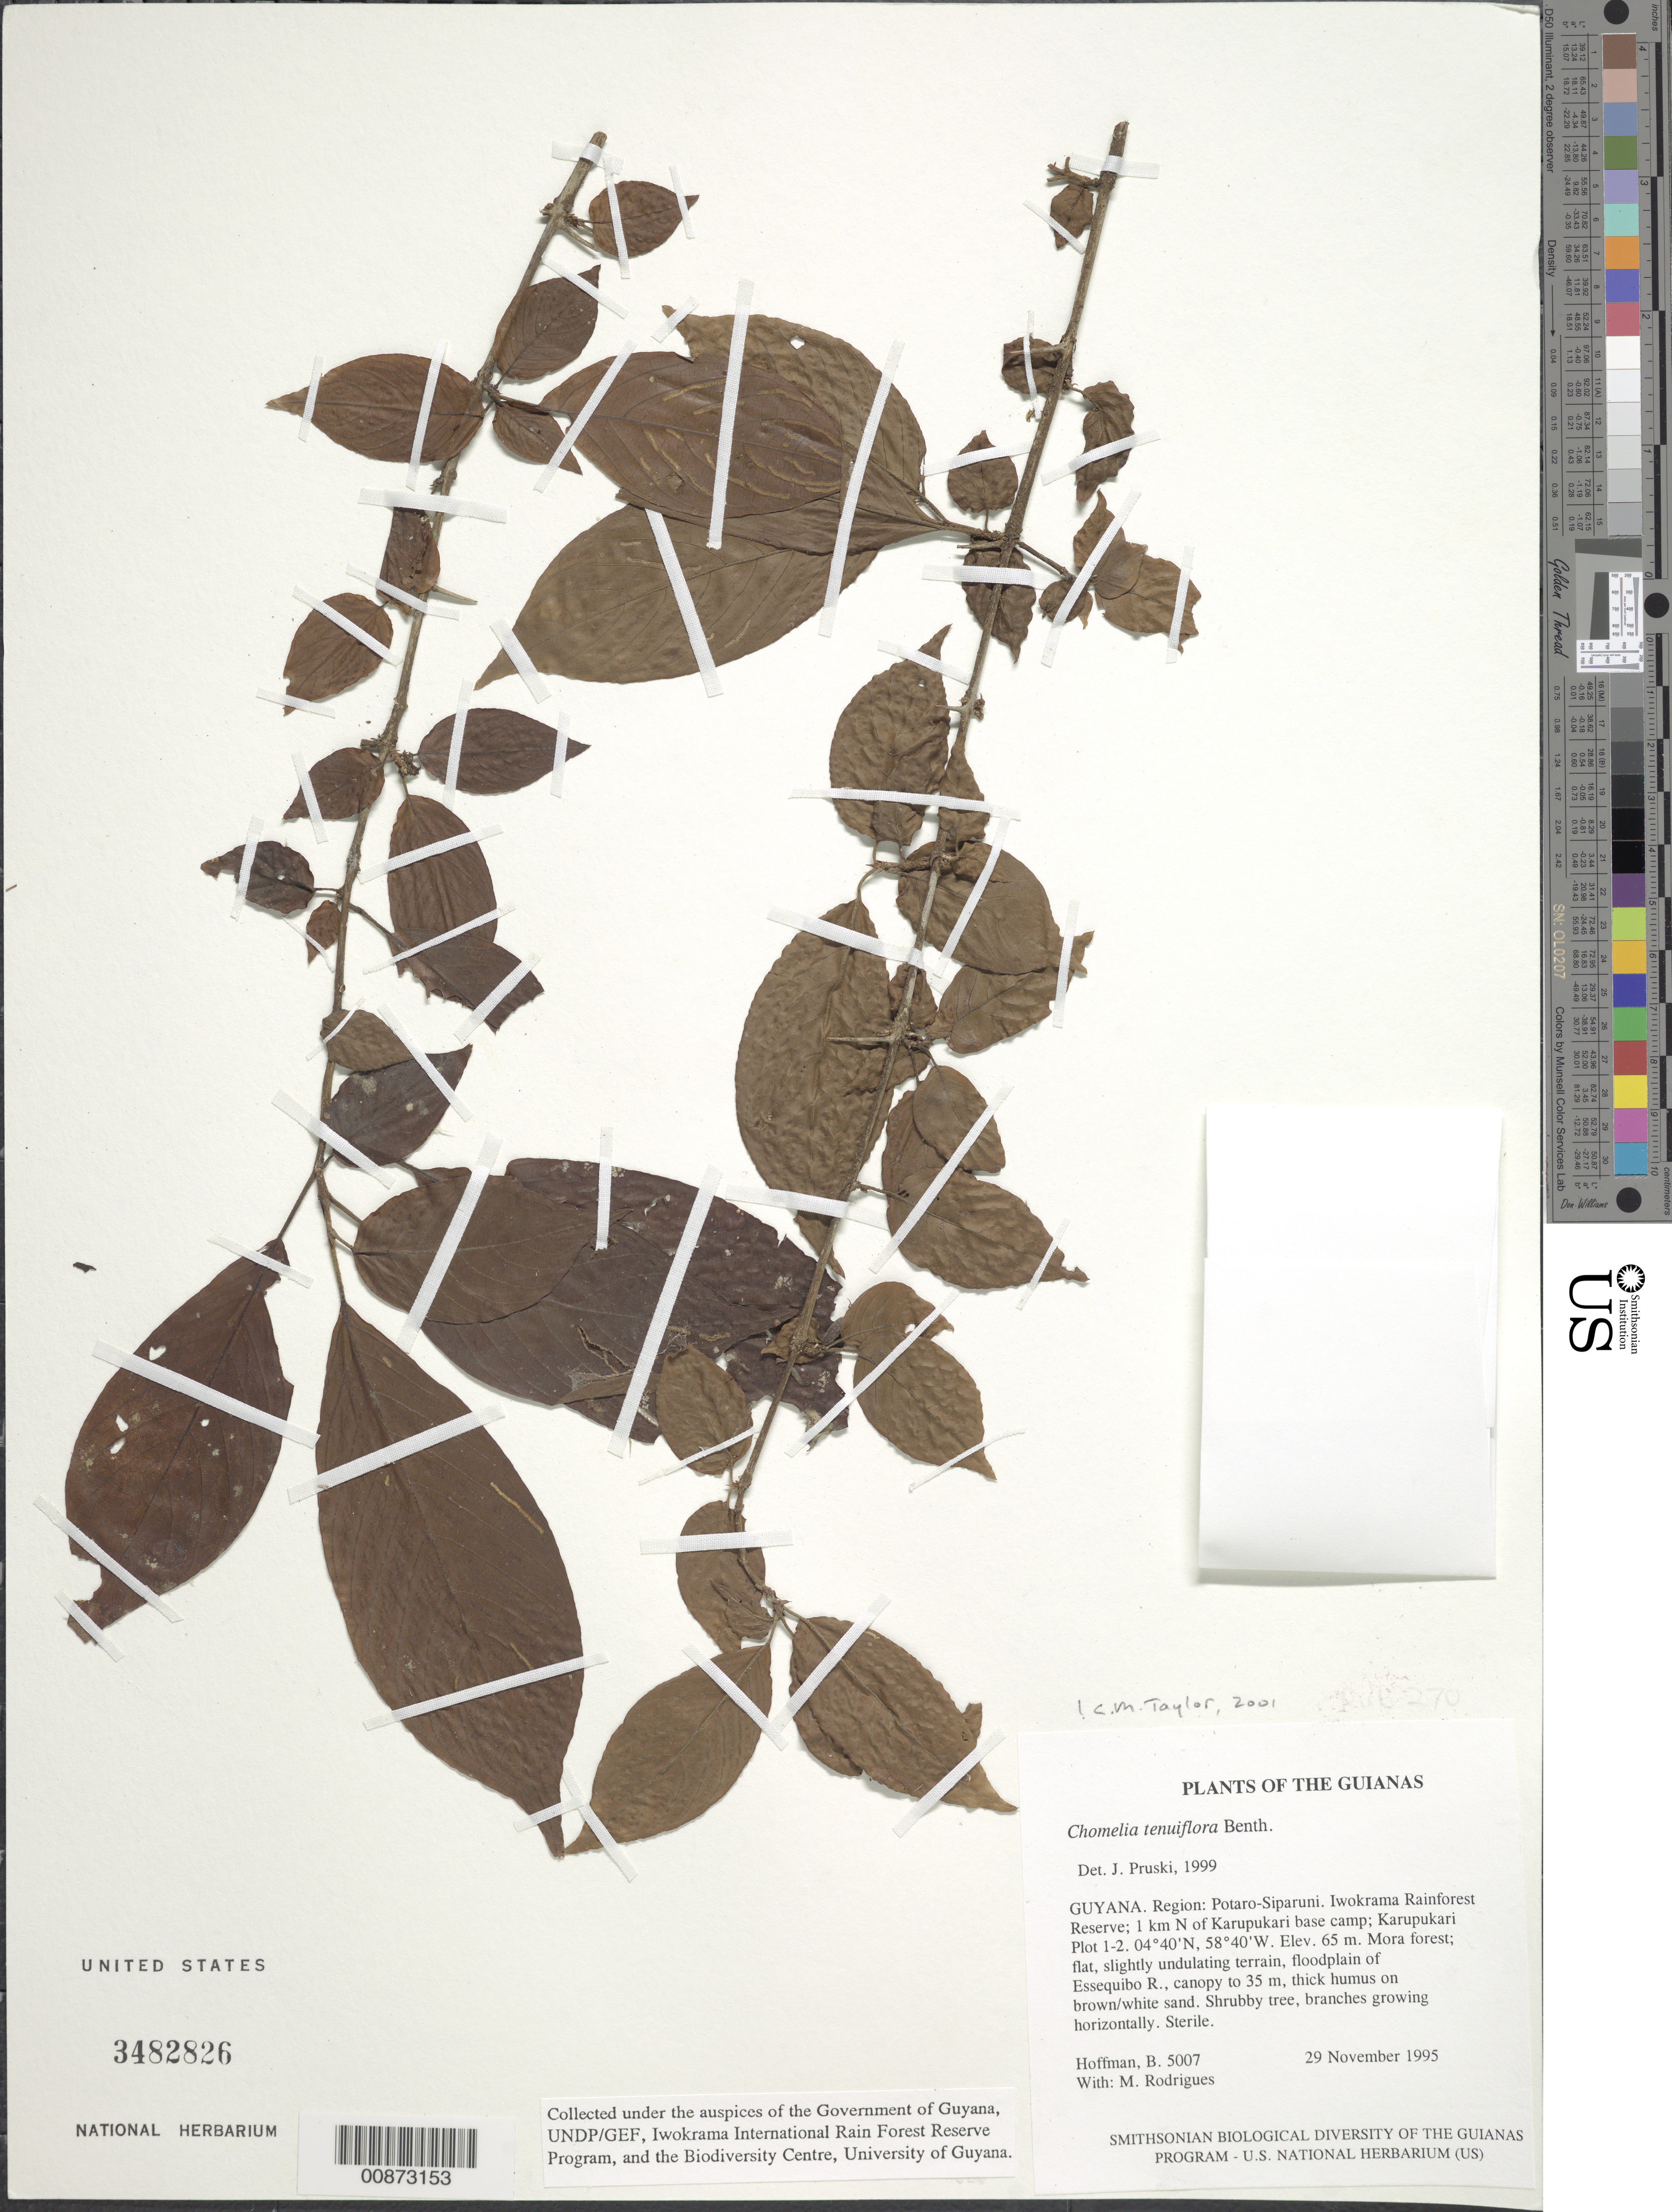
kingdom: Plantae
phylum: Tracheophyta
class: Magnoliopsida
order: Gentianales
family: Rubiaceae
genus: Chomelia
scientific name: Chomelia tenuiflora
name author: Benth.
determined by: Taylor, Charlotte M.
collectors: B. Hoffman & M. T. Rodrigues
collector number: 5007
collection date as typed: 29 November 1995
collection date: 1995-11-29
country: Guyana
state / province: Potaro-Siparuni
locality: Iwokrama Rainforest Reserve; 1 km N of Karupukari base camp; Karupukari Plot 1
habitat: Mora forest; flat, slightly undulating terrain, floodplain of Essequibo R., canopy to 35 m, thick humus on brown/white sand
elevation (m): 65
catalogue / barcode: US 3482826